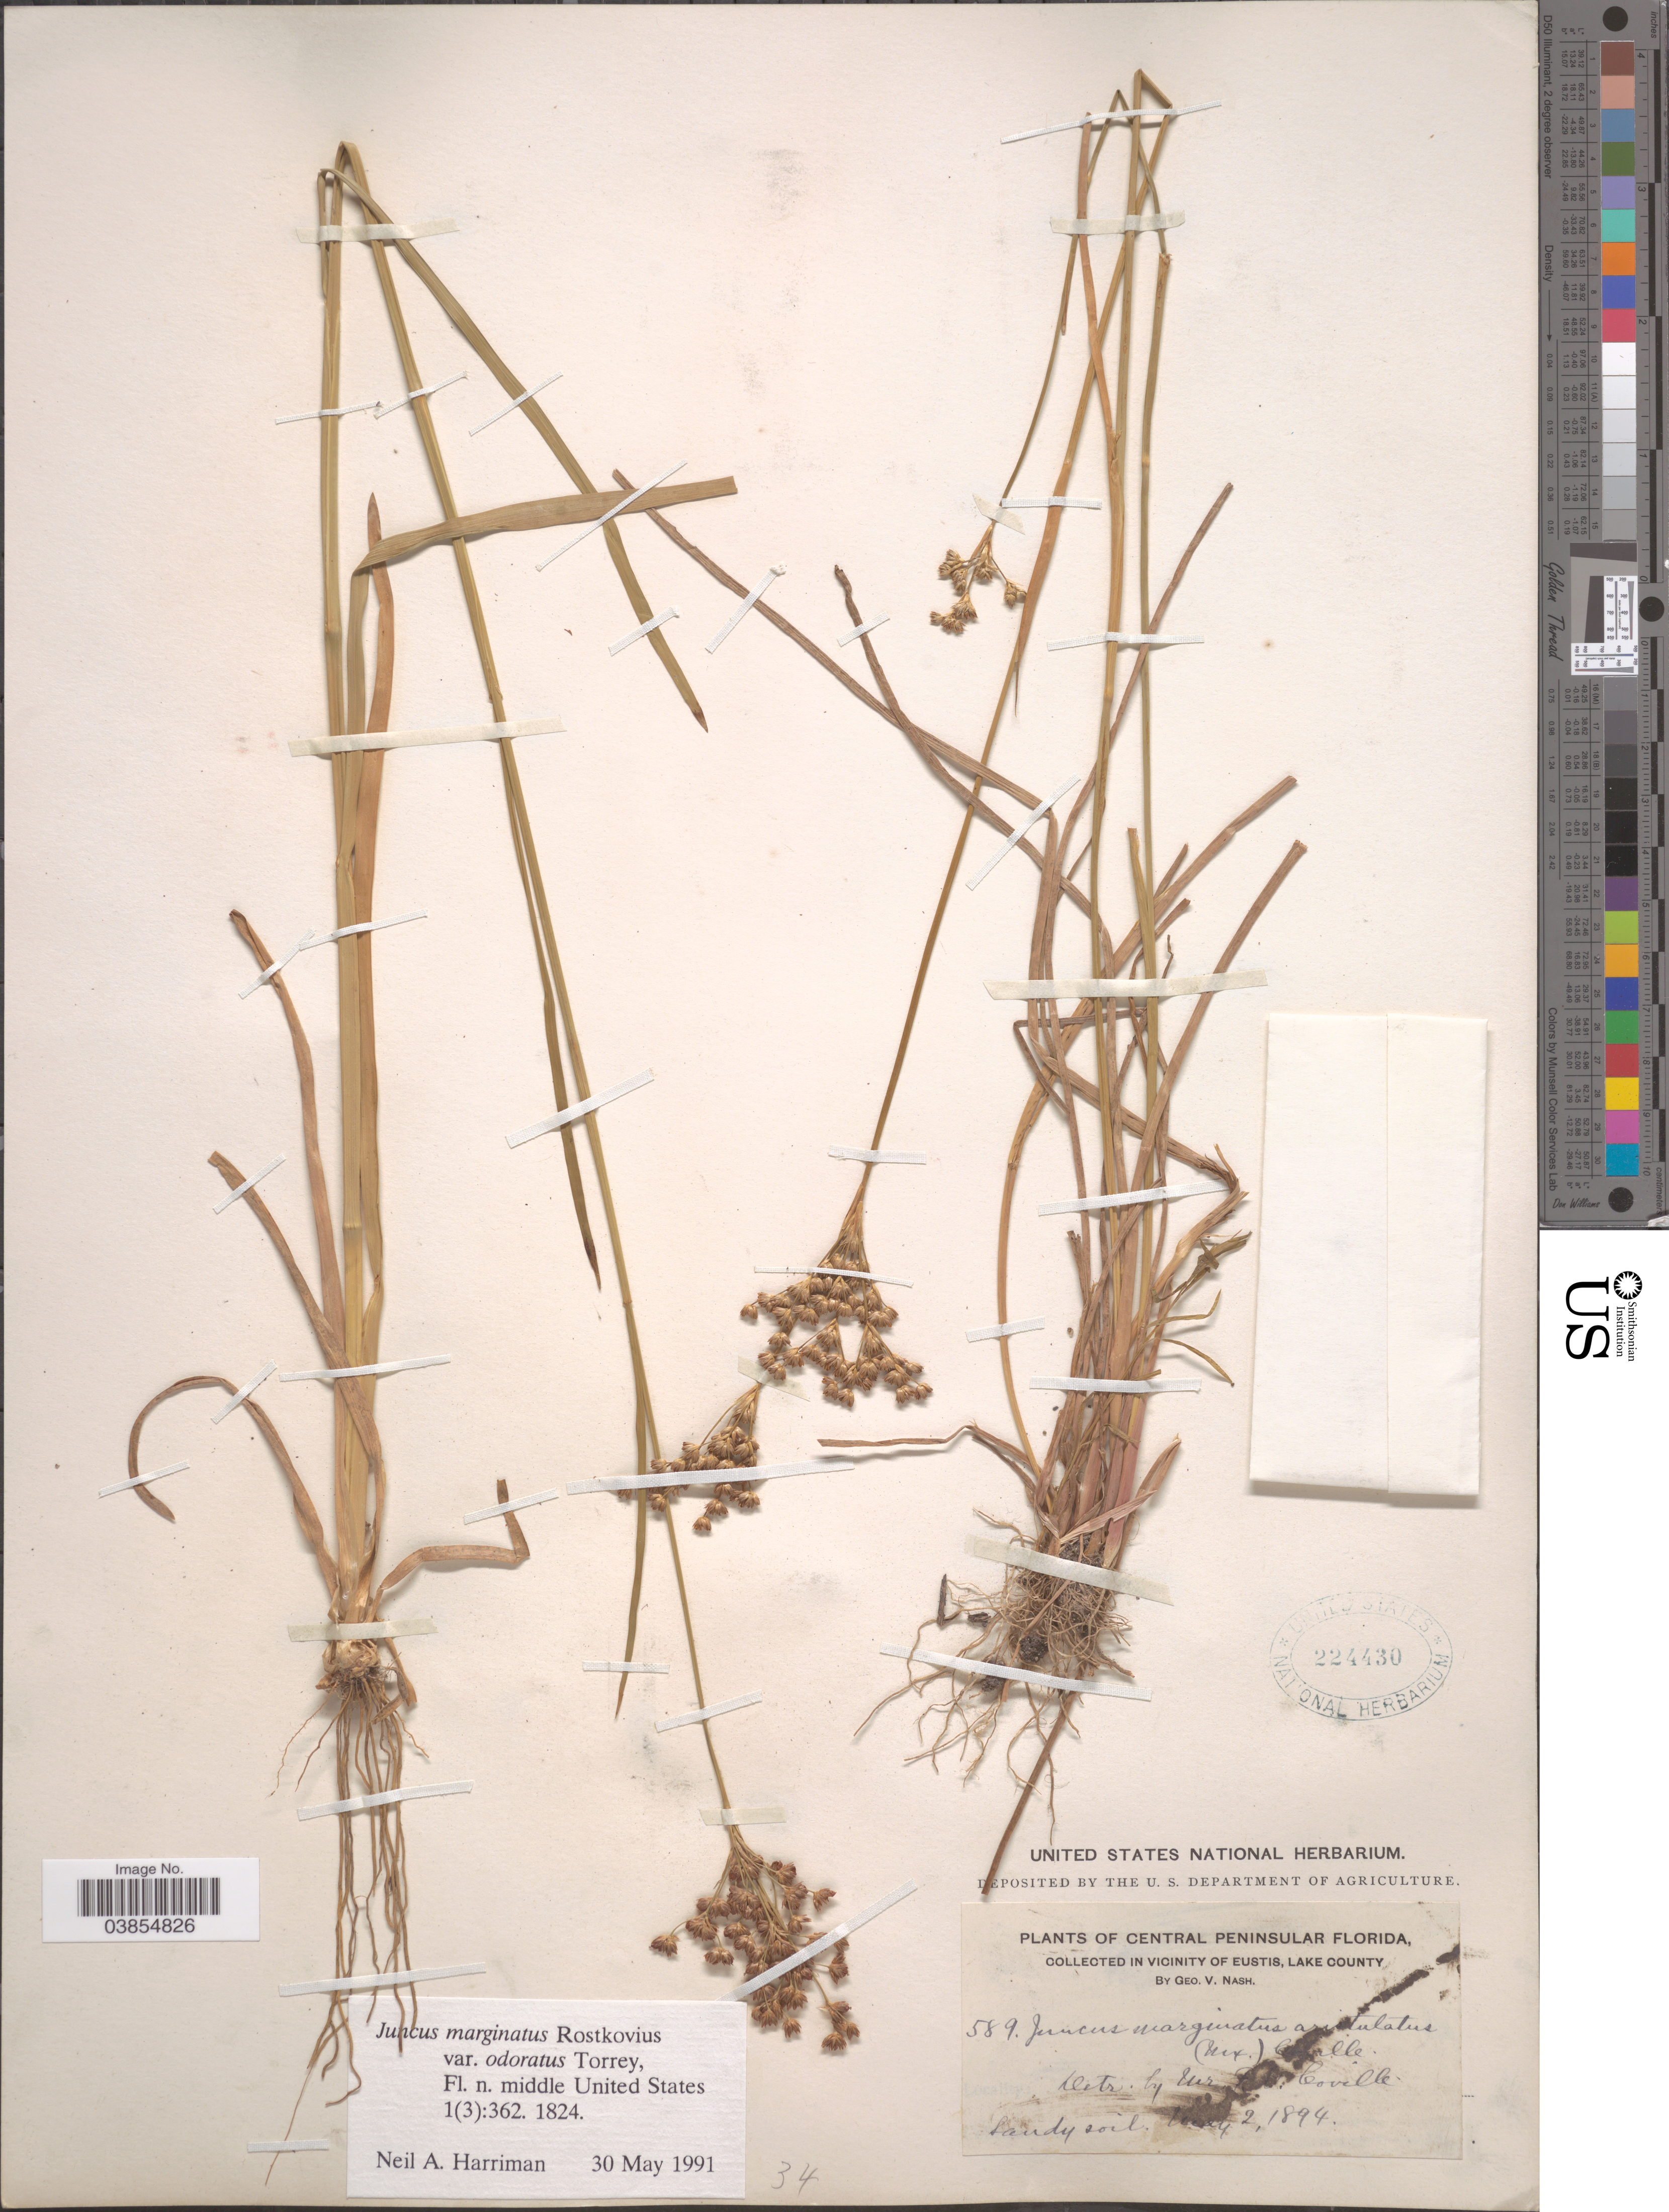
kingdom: Plantae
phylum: Tracheophyta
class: Liliopsida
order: Poales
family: Juncaceae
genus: Juncus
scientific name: Juncus marginatus var. odoratus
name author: Torr.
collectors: G. V. Nash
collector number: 589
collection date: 1894-05-02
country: United States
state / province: Florida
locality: Central Peninsular Florida. In vicinity of Eustis, Lake County.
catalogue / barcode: US 224430